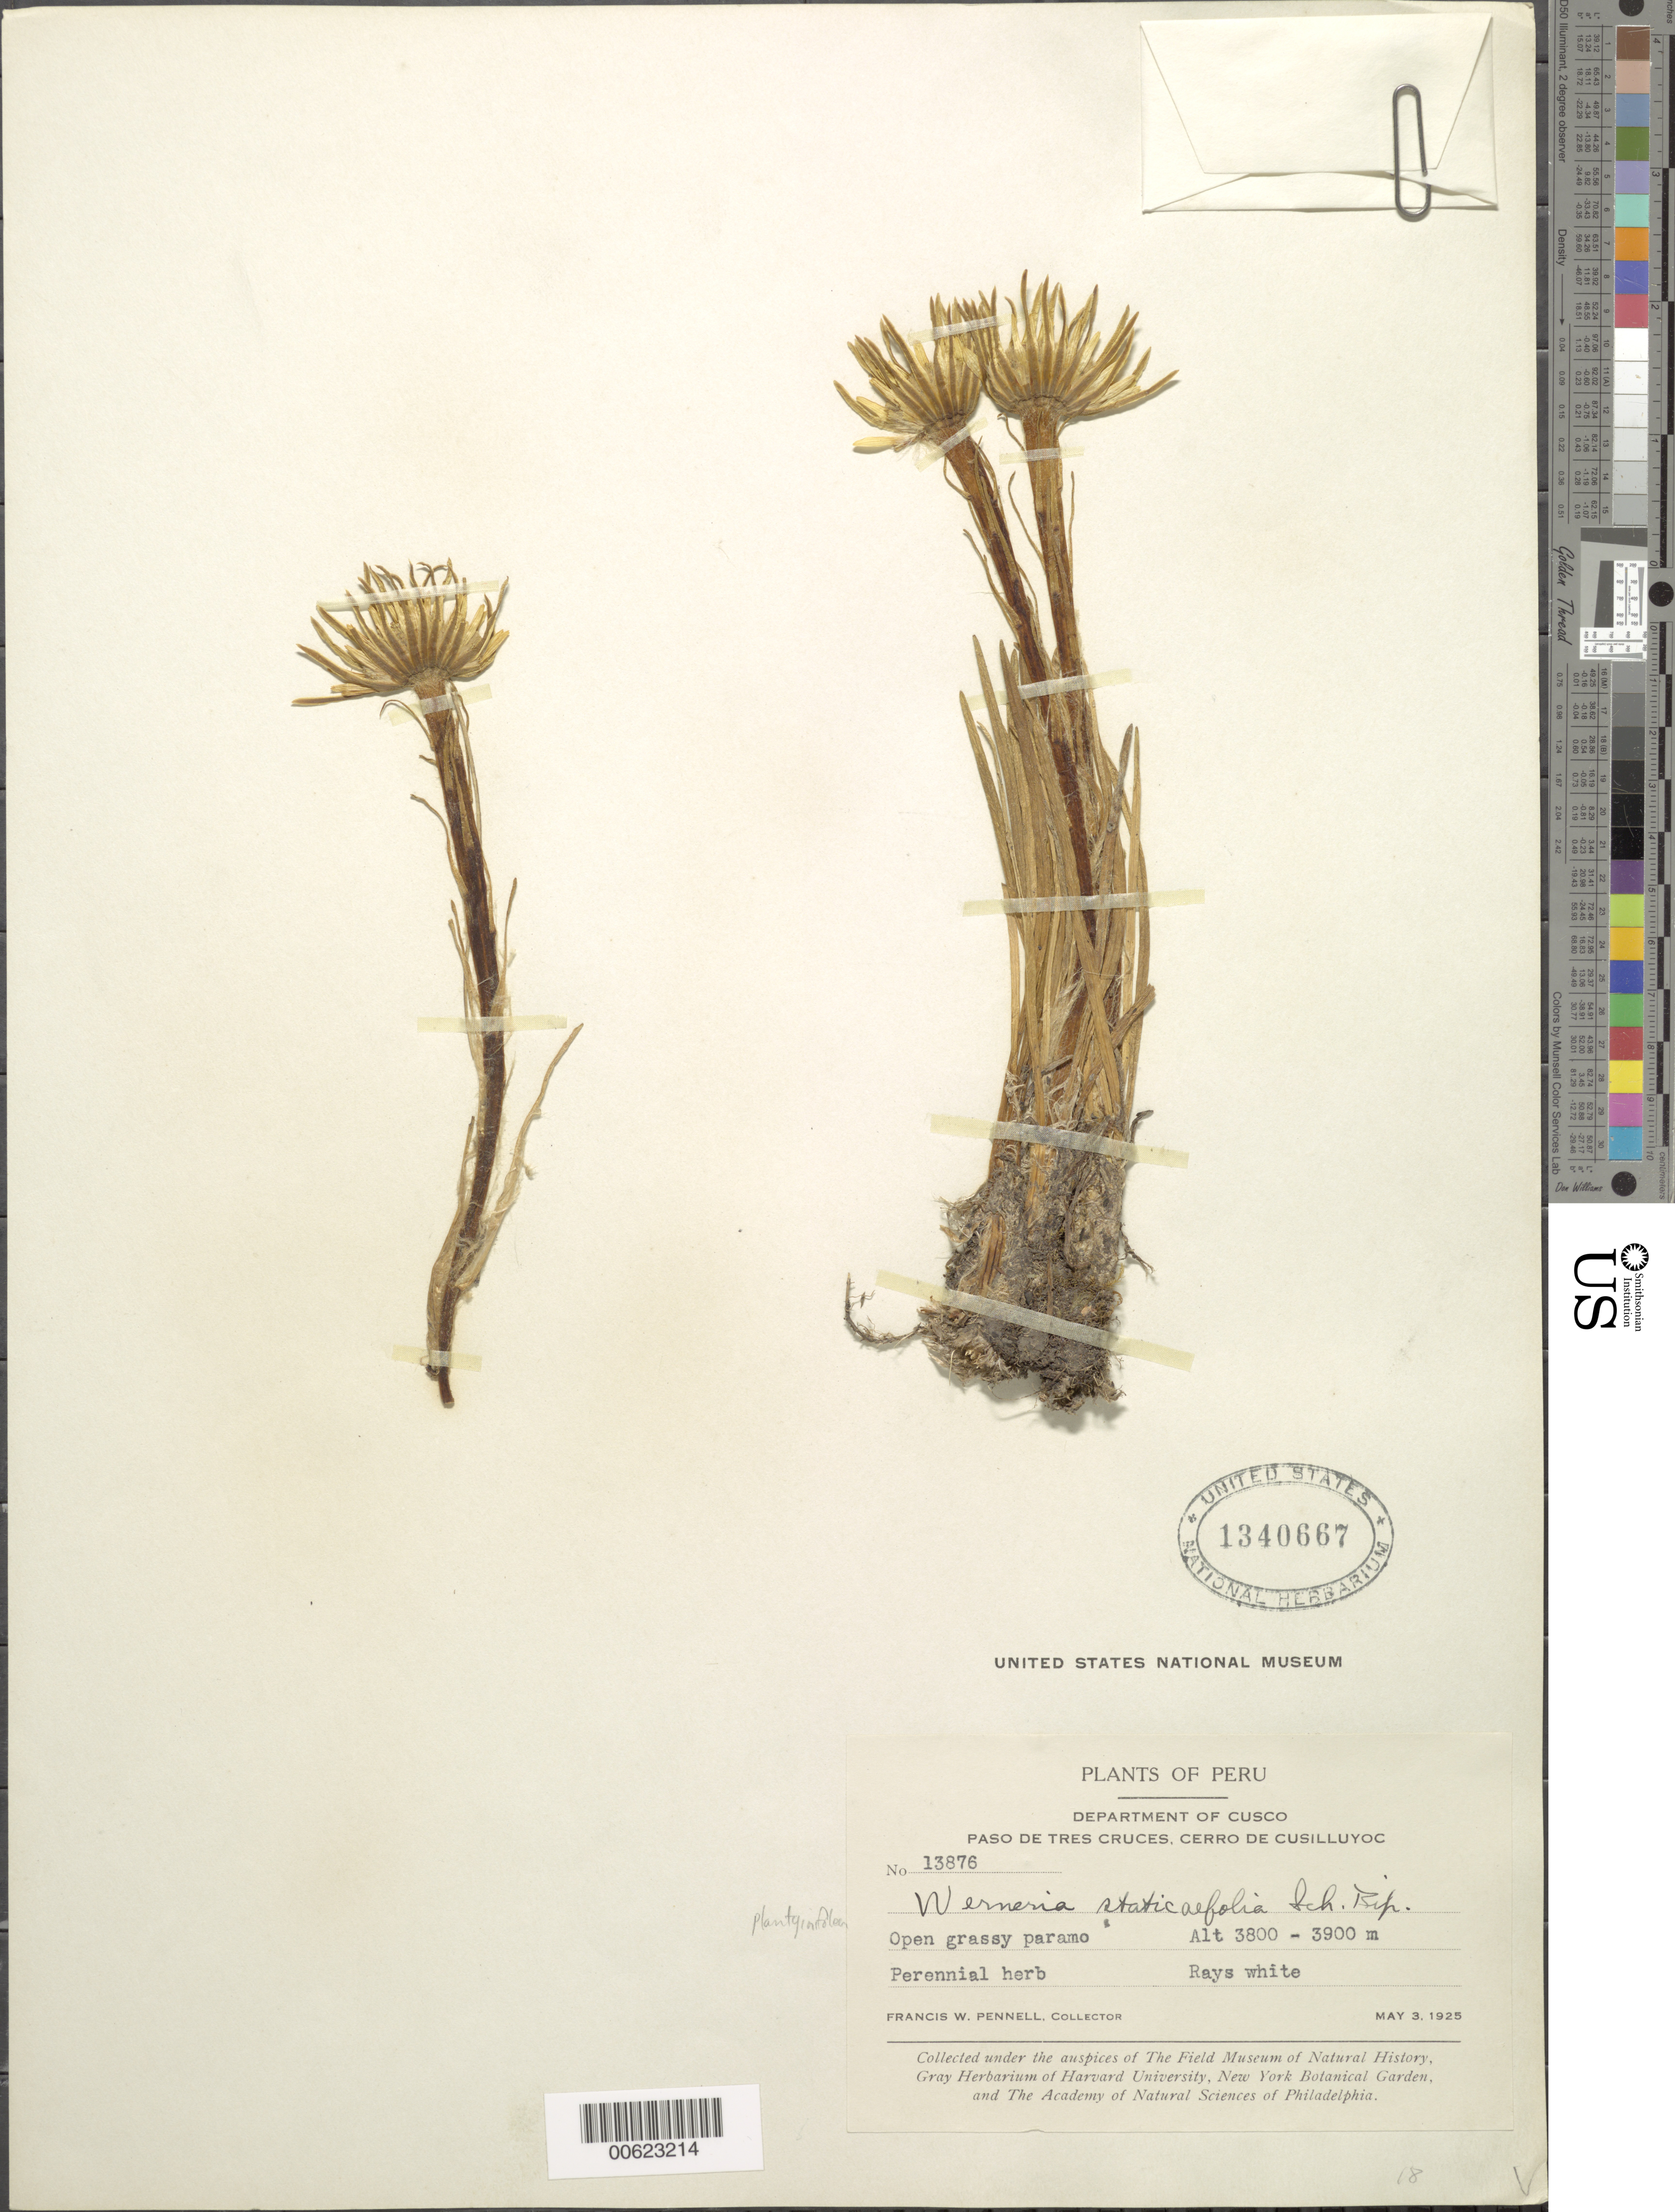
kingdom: Plantae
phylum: Tracheophyta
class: Magnoliopsida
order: Asterales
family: Asteraceae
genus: Werneria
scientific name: Werneria sp.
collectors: F. W. Pennell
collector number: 13876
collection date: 1925-05-03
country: Peru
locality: Paso di Tres Cruces, Cerro de Cusilluyoc.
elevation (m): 3800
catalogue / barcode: US 1340667